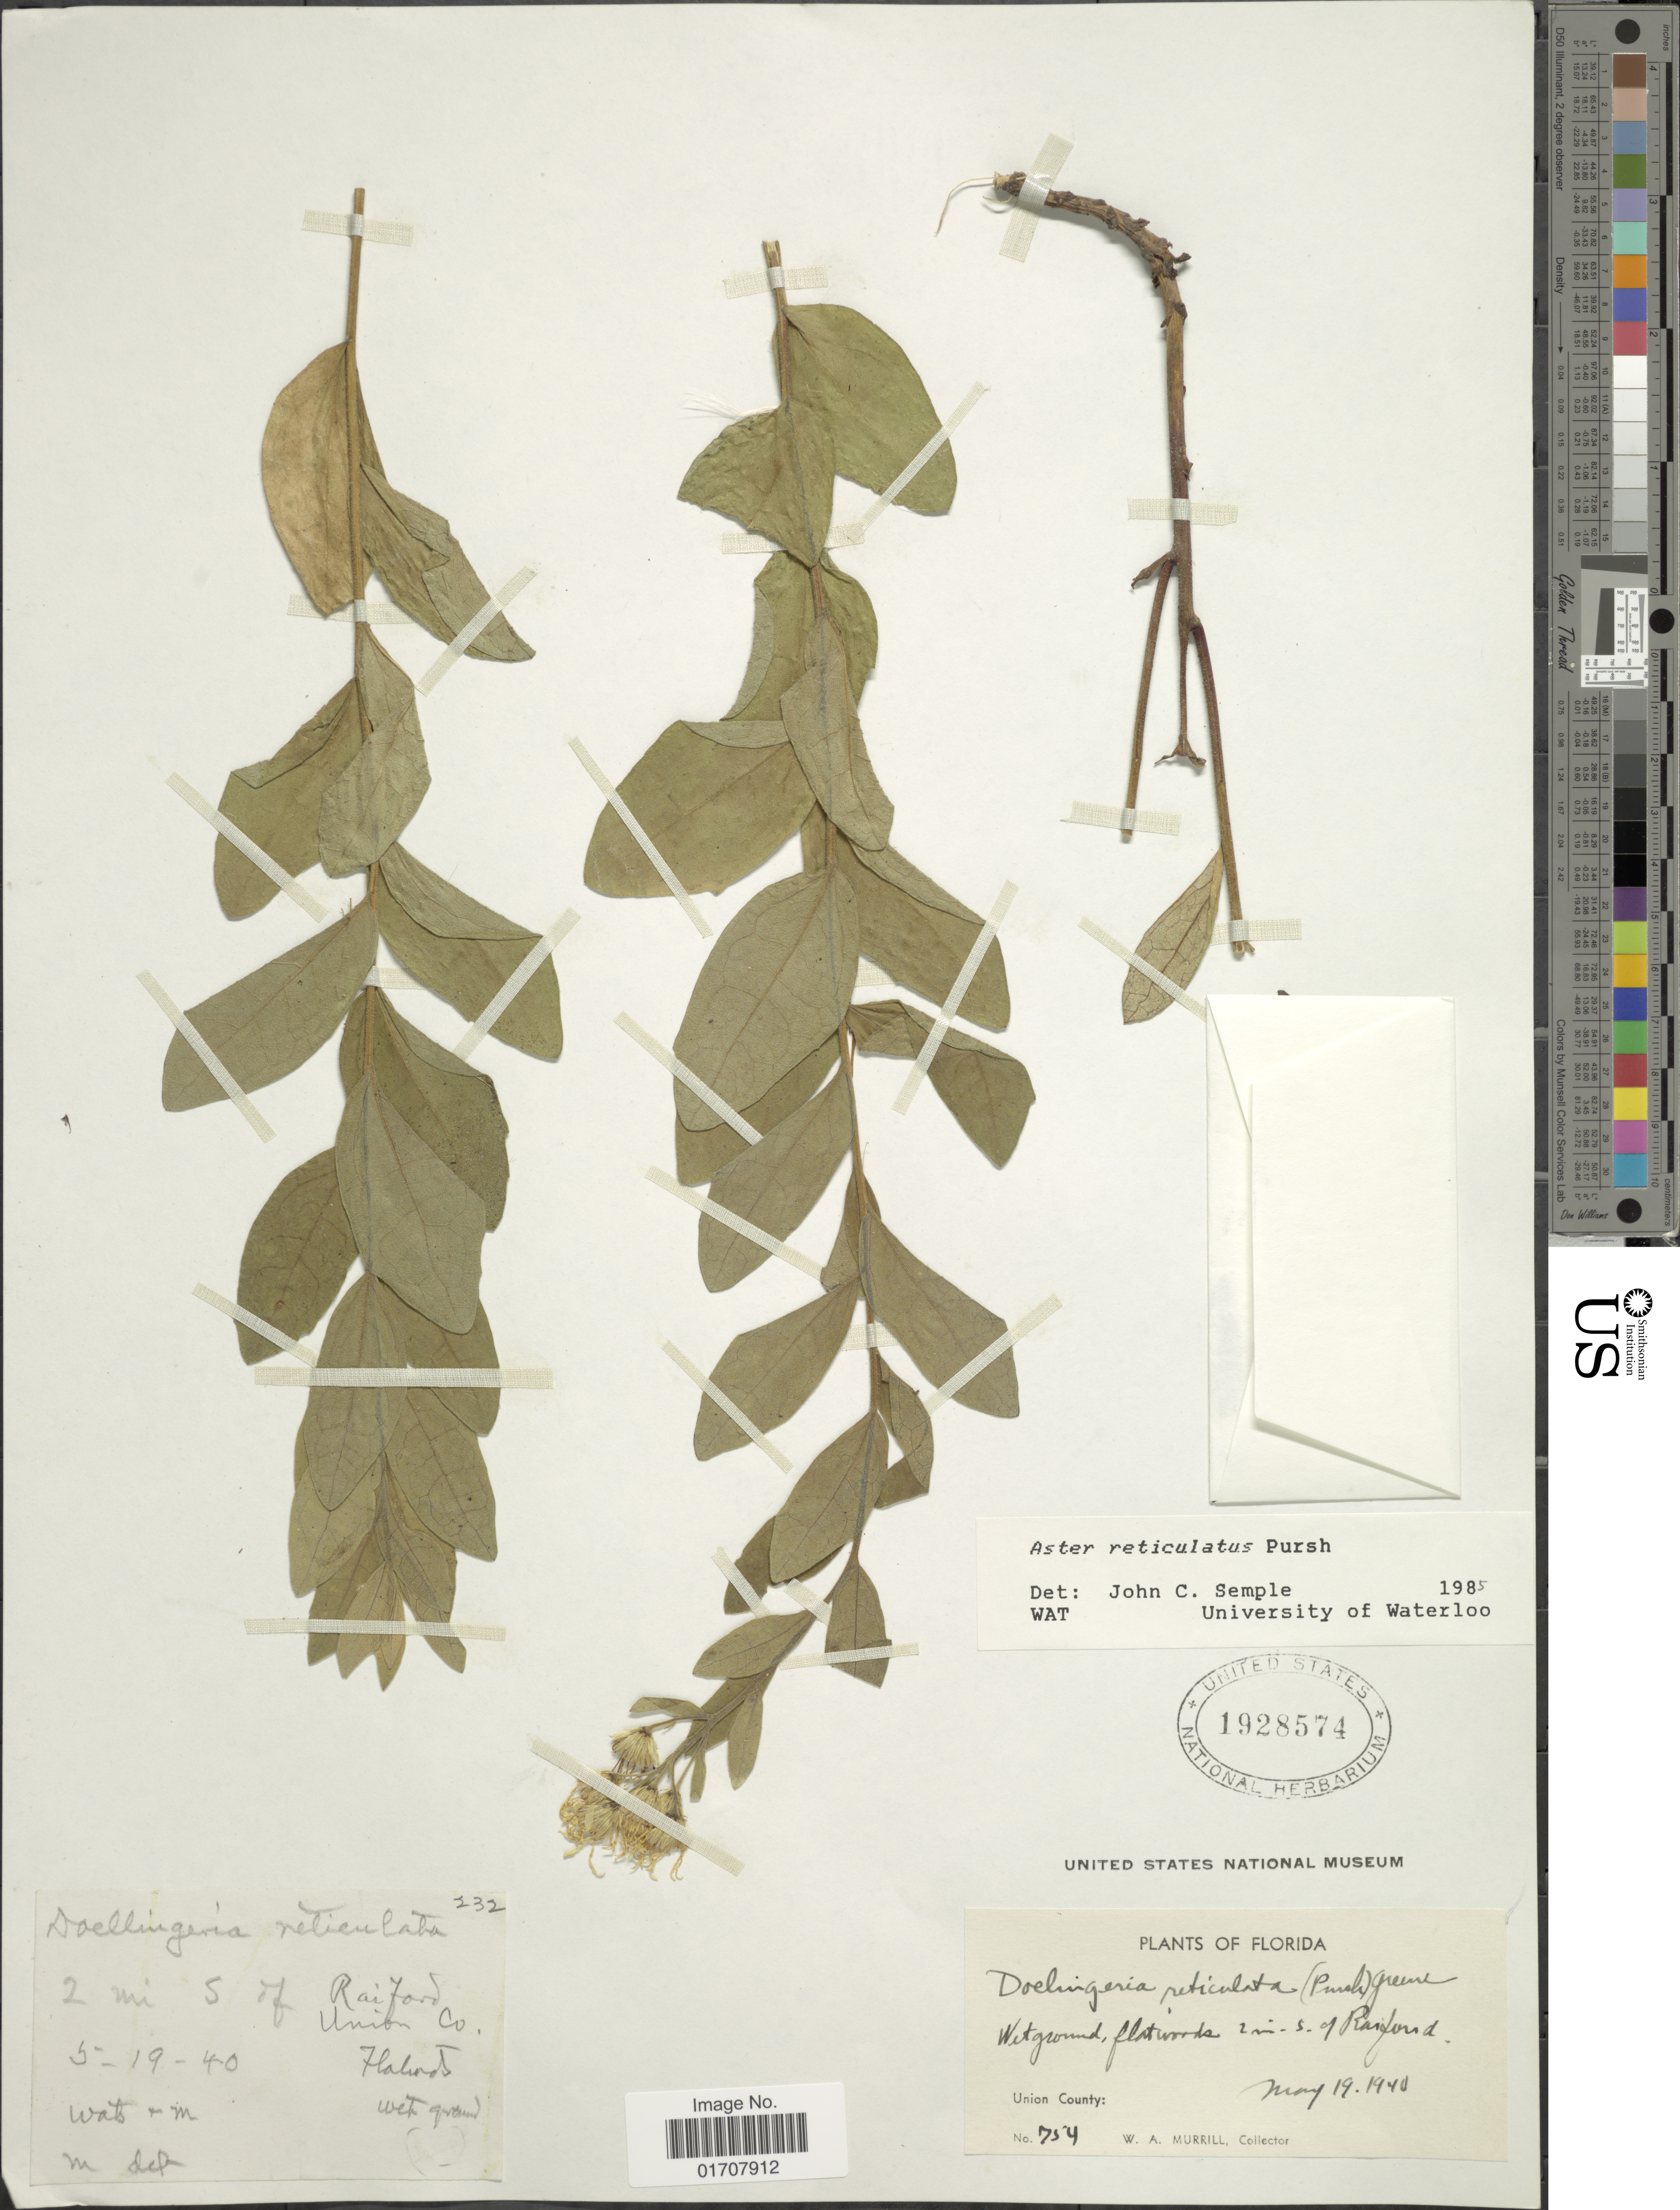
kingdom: Plantae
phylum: Tracheophyta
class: Magnoliopsida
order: Asterales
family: Asteraceae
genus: Oclemena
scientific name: Oclemena reticulata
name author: (Pursh) G.L. Nesom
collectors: W. A. Murrill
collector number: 754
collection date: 1940-05-19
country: United States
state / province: Florida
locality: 2 mi S of Raiford, Union Co.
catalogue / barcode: US 1928574